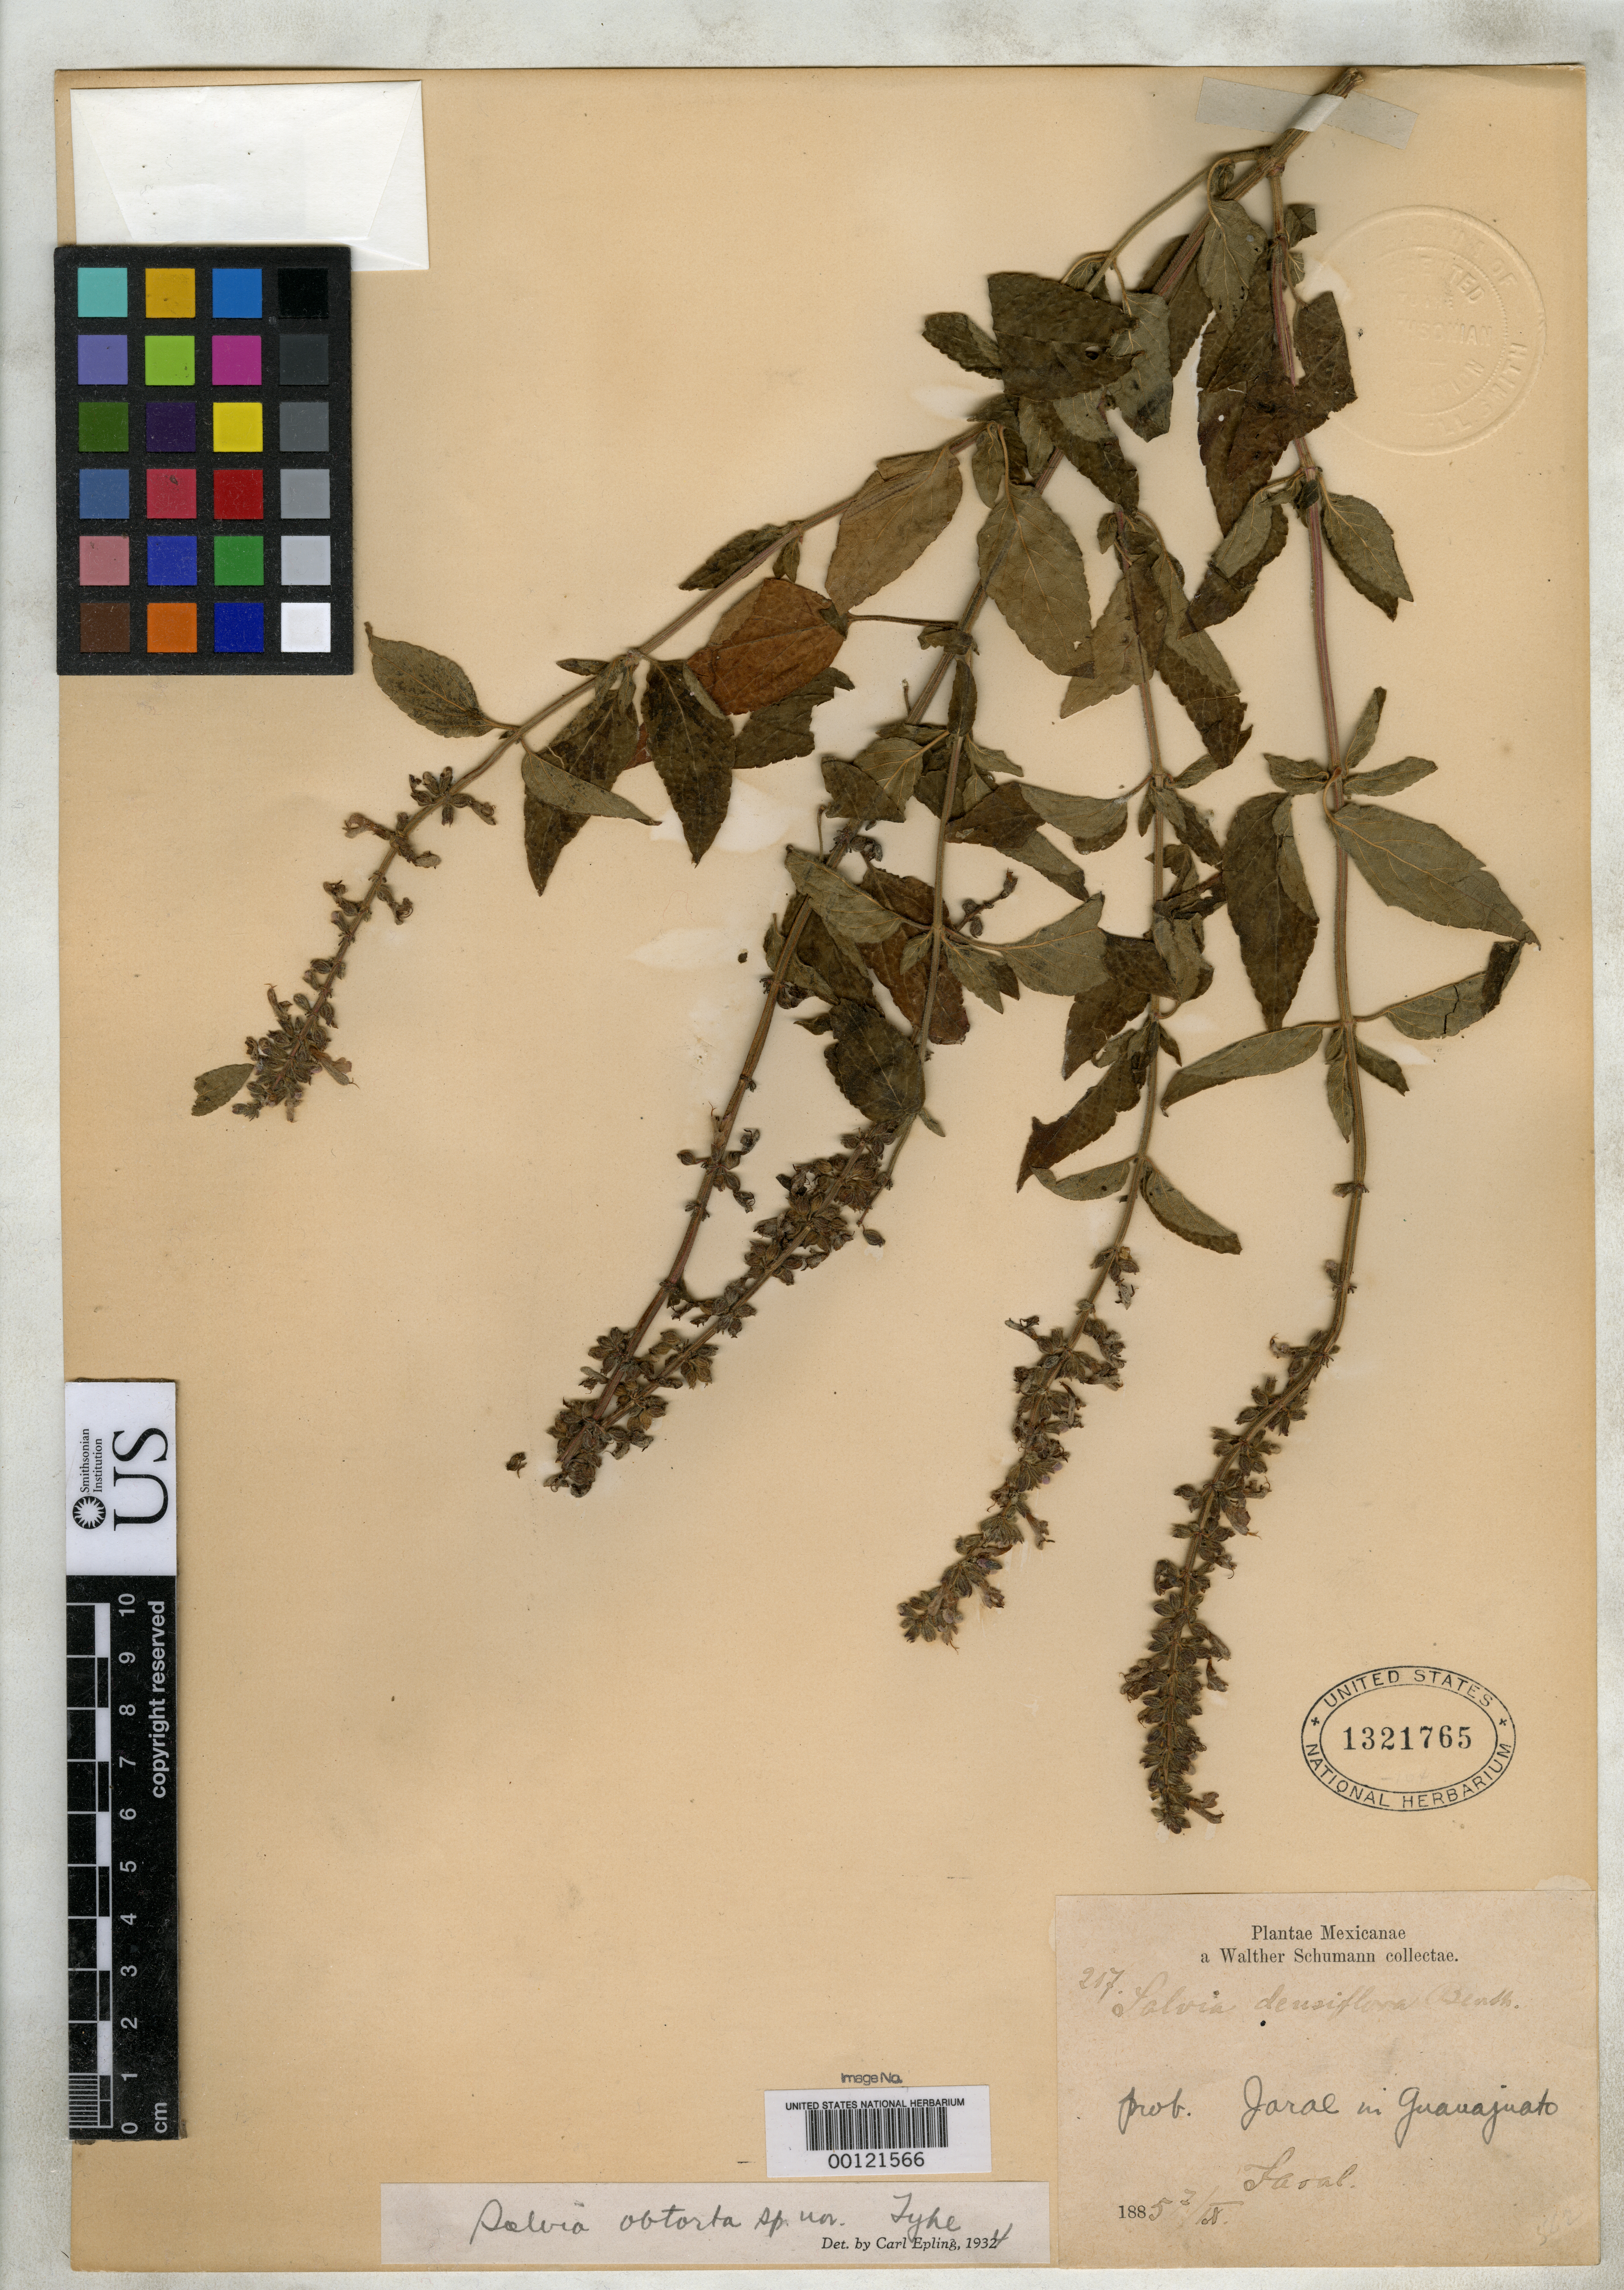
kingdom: Plantae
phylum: Tracheophyta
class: Magnoliopsida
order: Lamiales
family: Lamiaceae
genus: Salvia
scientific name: Salvia obtorta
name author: Epling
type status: Holotype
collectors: W. Schumann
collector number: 217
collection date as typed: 09 Aug 1898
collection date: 1898-08-09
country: Mexico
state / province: Guanajuato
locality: Joral.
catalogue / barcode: US 1321765